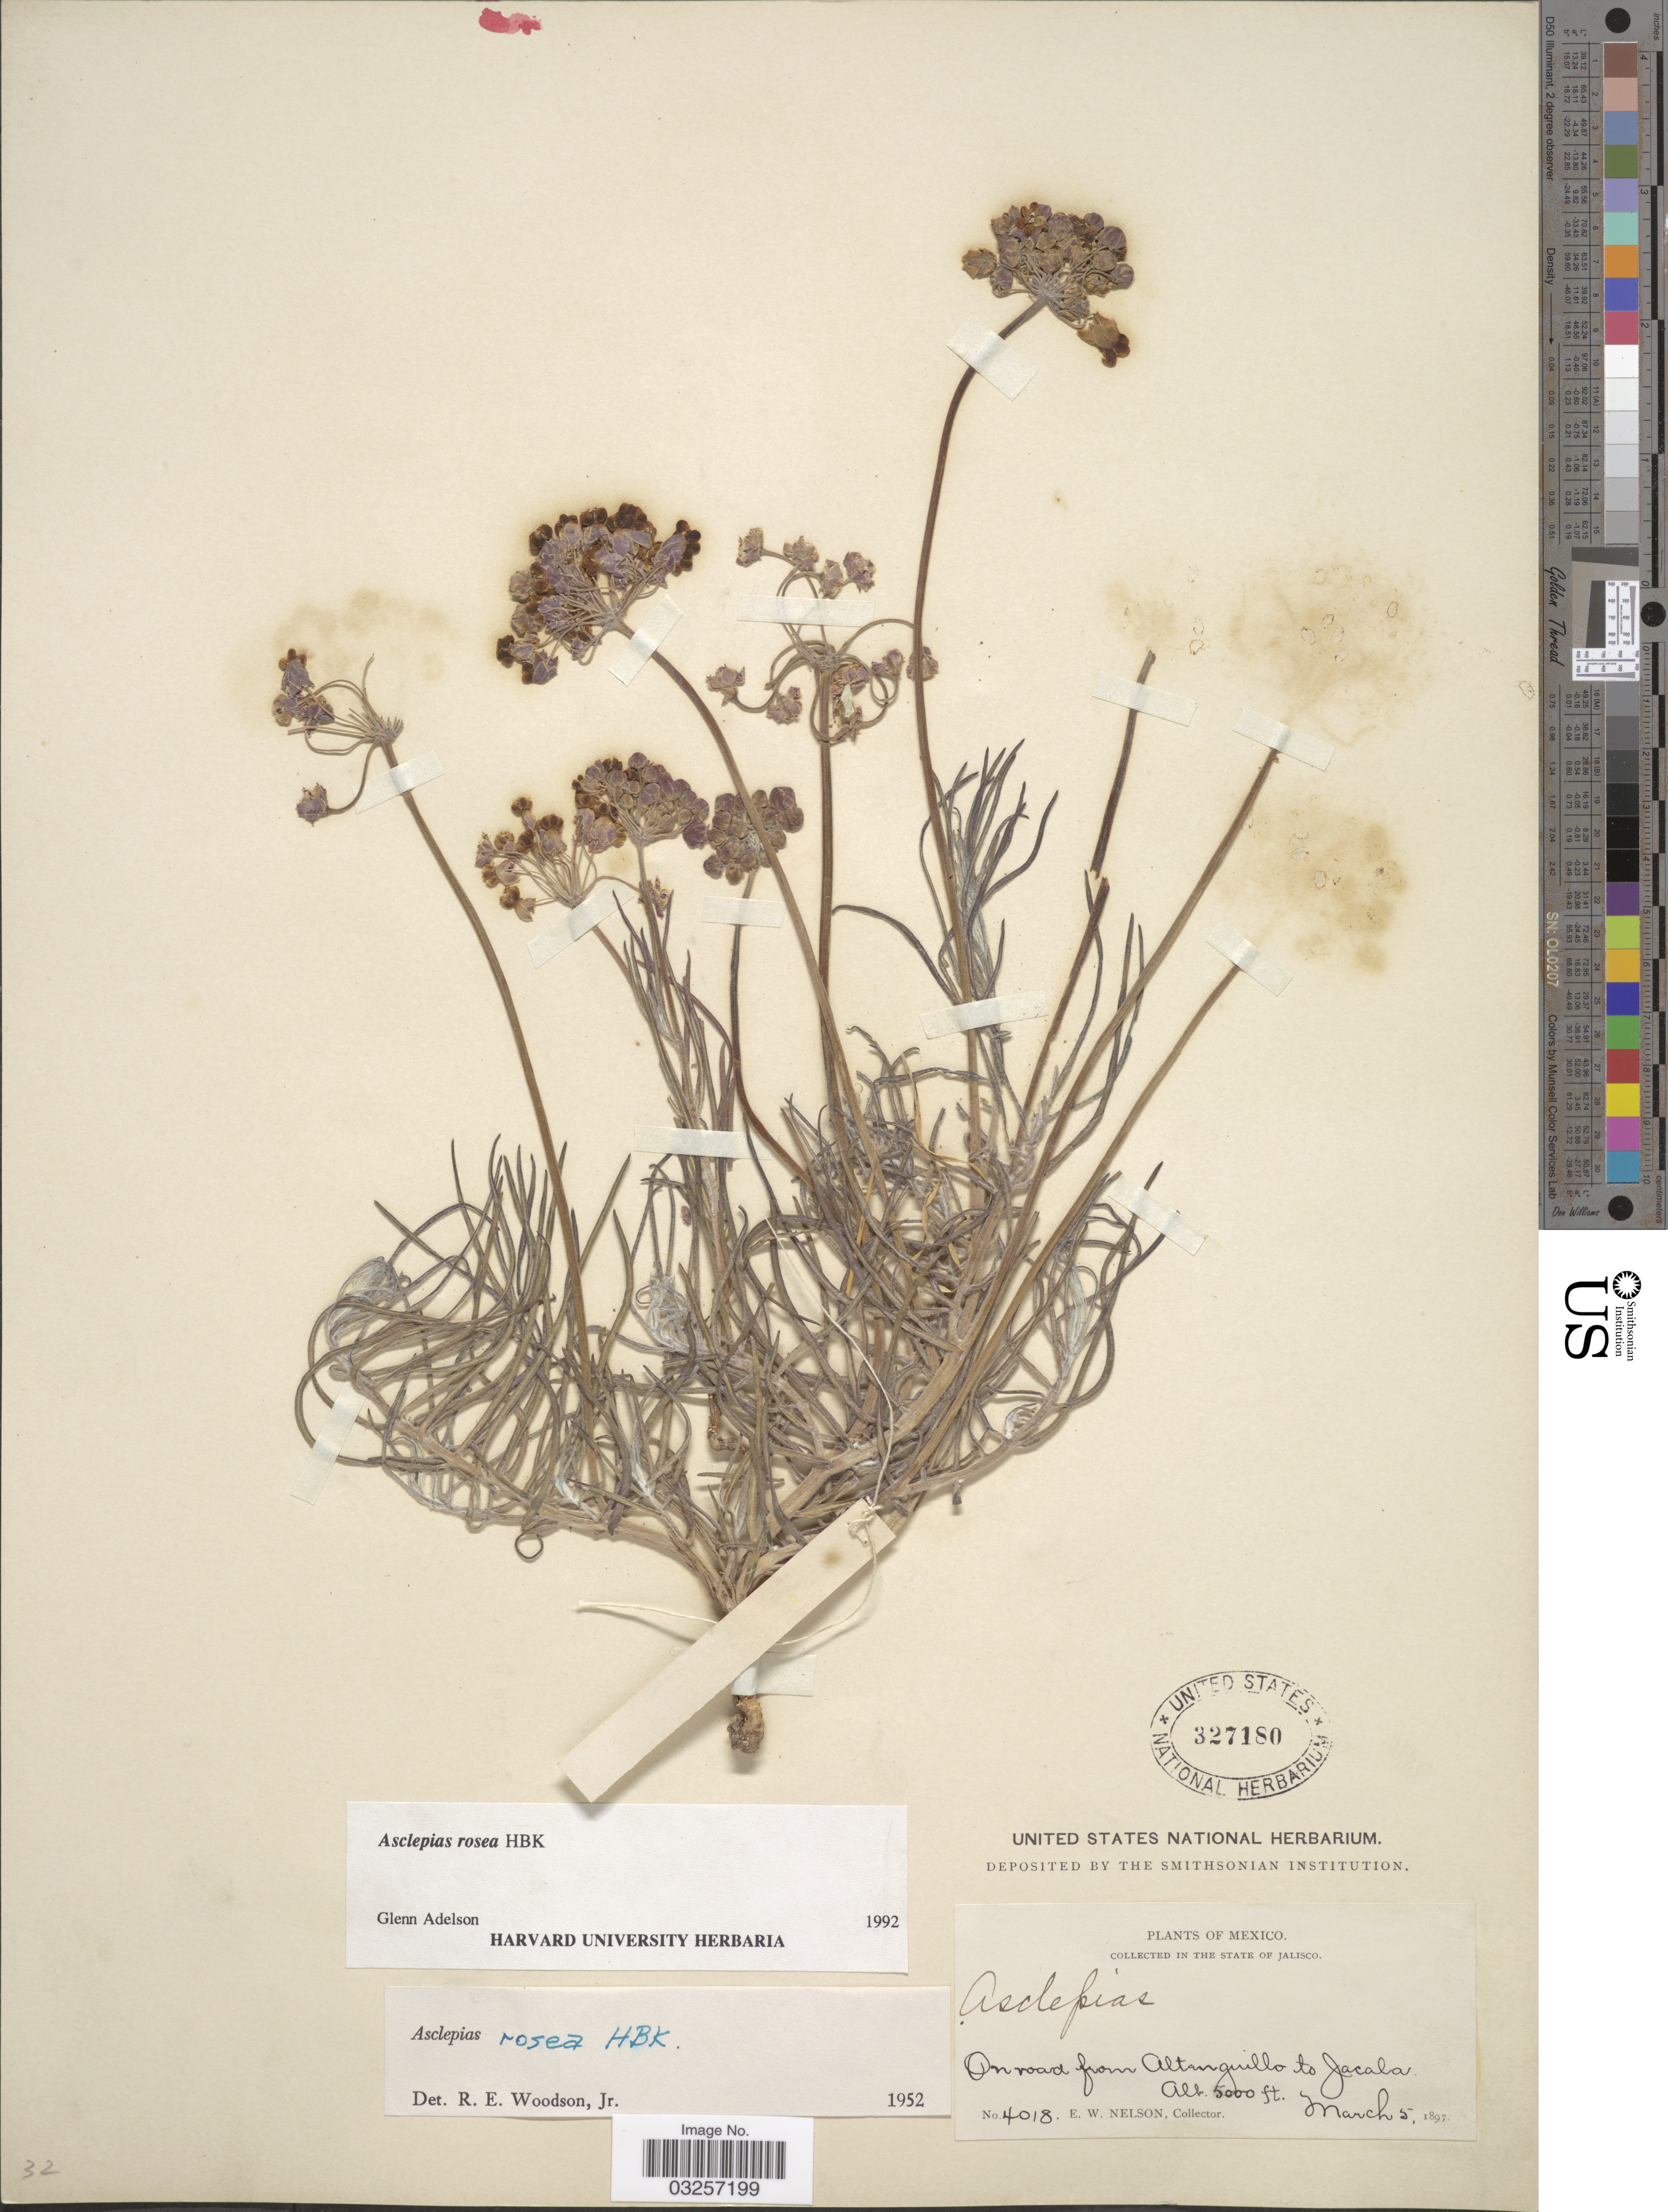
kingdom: Plantae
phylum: Tracheophyta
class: Magnoliopsida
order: Gentianales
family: Apocynaceae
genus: Asclepias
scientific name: Asclepias rosea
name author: Kunth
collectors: E. W. Nelson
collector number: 4018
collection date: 1897-03-05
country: Mexico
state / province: Jalisco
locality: On road from Altenguillo to Jacala.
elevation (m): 1524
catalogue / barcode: US 327180